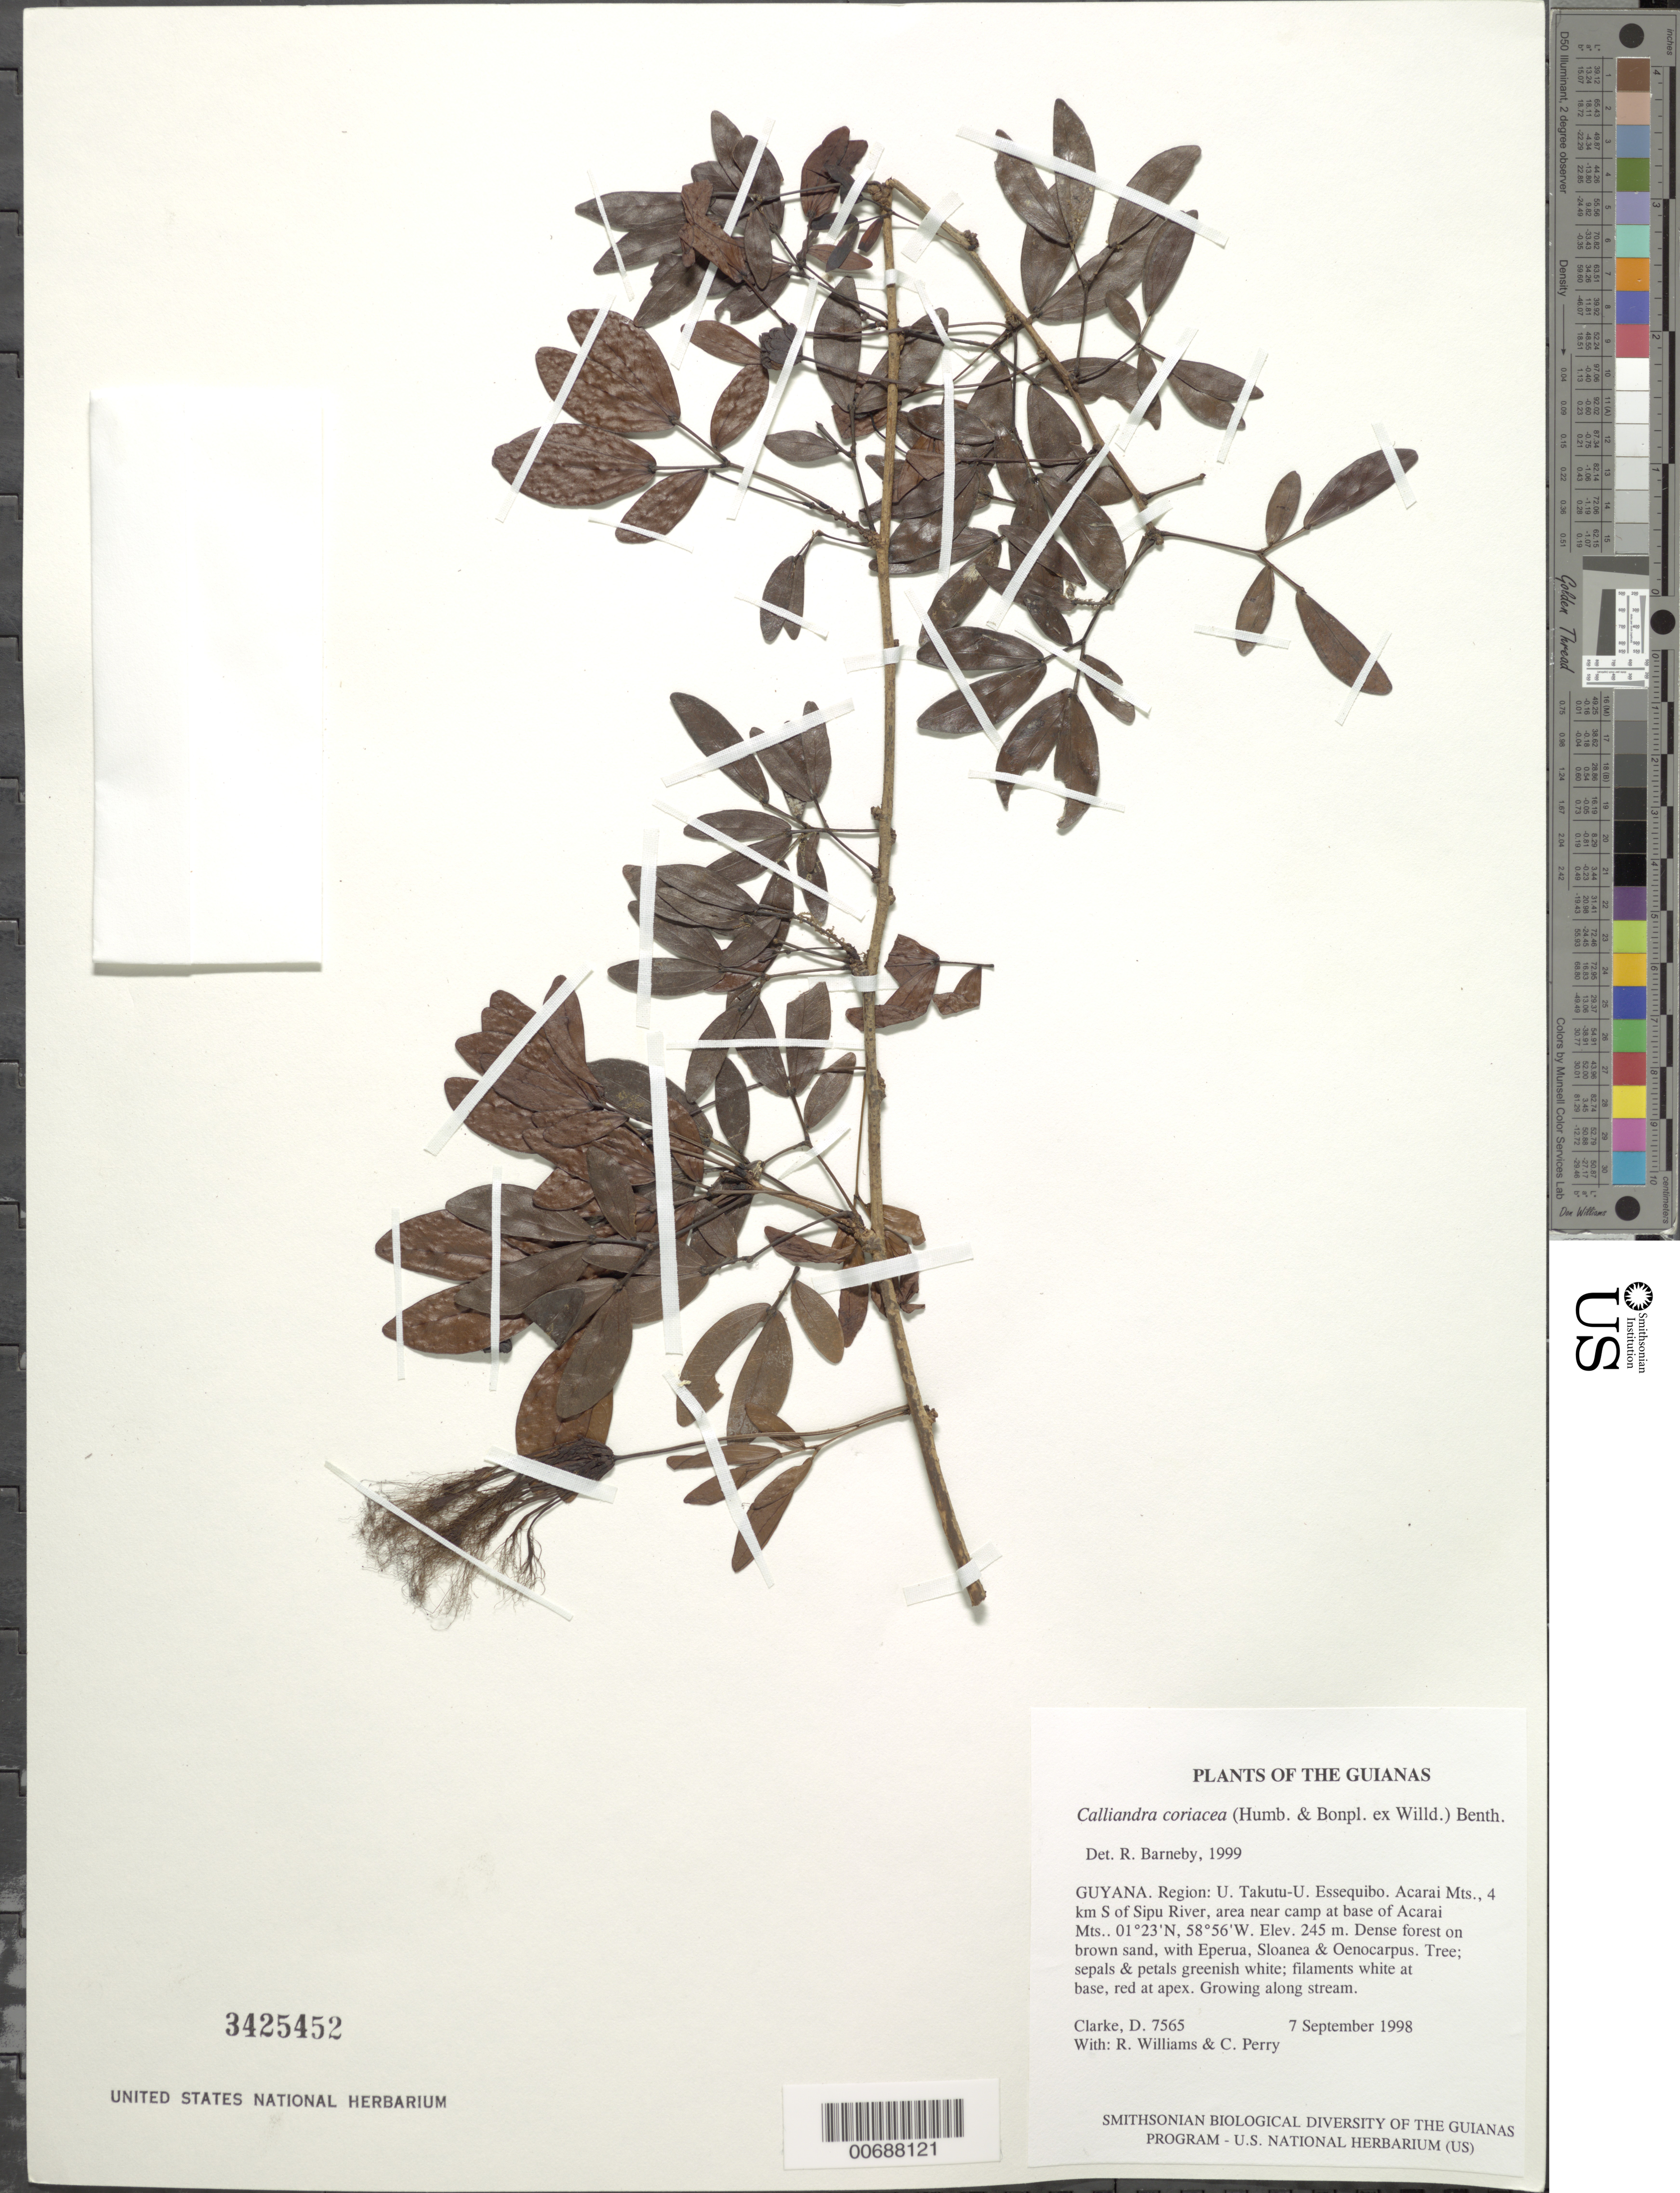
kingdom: Plantae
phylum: Tracheophyta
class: Magnoliopsida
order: Fabales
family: Fabaceae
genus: Calliandra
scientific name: Calliandra coriacea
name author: (Humb. & Bonpl. ex Willd.) Benth.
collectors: H. D. Clarke, R. Williams & C. Perry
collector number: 7565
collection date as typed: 7 September 1998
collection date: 1998-09-07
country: Guyana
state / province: U. Takutu-U. Essequibo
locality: Acarai Mts., 4 km S of Sipu River, area near camp at base of Acarai Mts.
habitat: Dense forest on brown sand, with Eperua, Sloanea & Oenocarpus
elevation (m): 245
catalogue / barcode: US 3425452